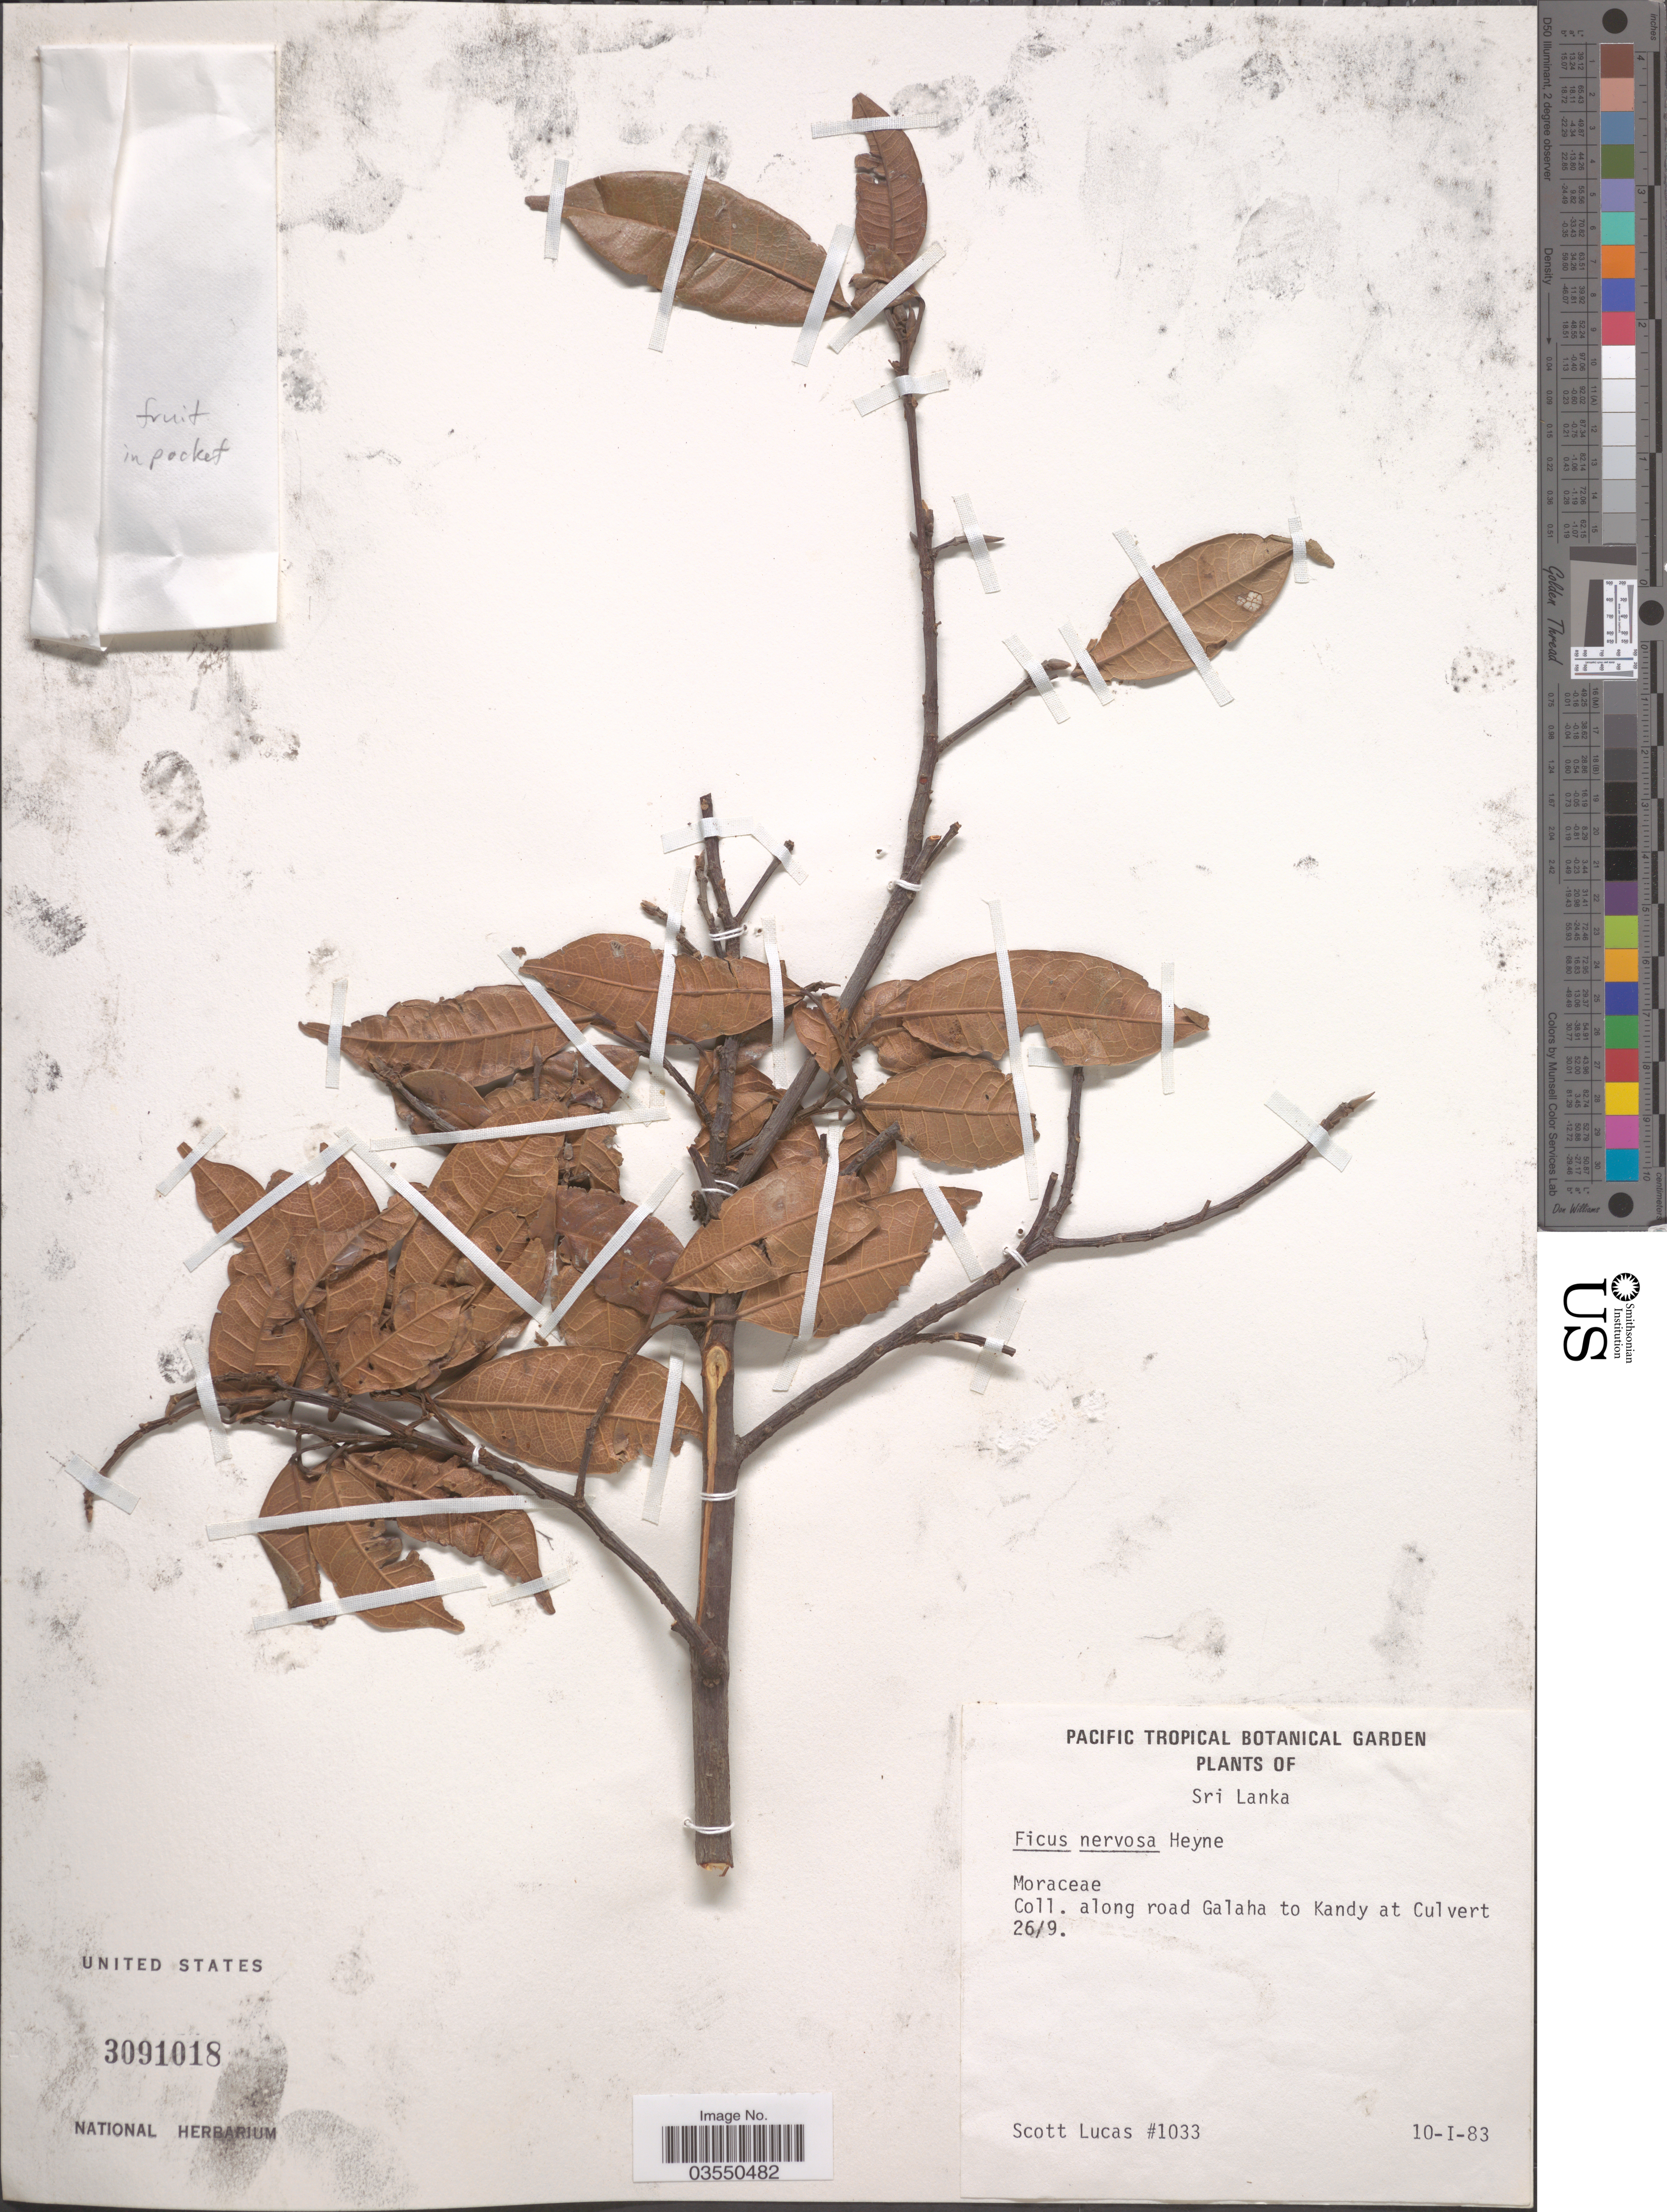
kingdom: Plantae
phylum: Tracheophyta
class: Magnoliopsida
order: Rosales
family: Moraceae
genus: Ficus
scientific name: Ficus nervosa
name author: B. Heyne & Roth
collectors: S. Lucas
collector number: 1033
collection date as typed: Transcribed d/m/y: 10/1/83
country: Sri Lanka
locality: Along road Galaha to Kandy at Culvert 26/9.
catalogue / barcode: US 3091018